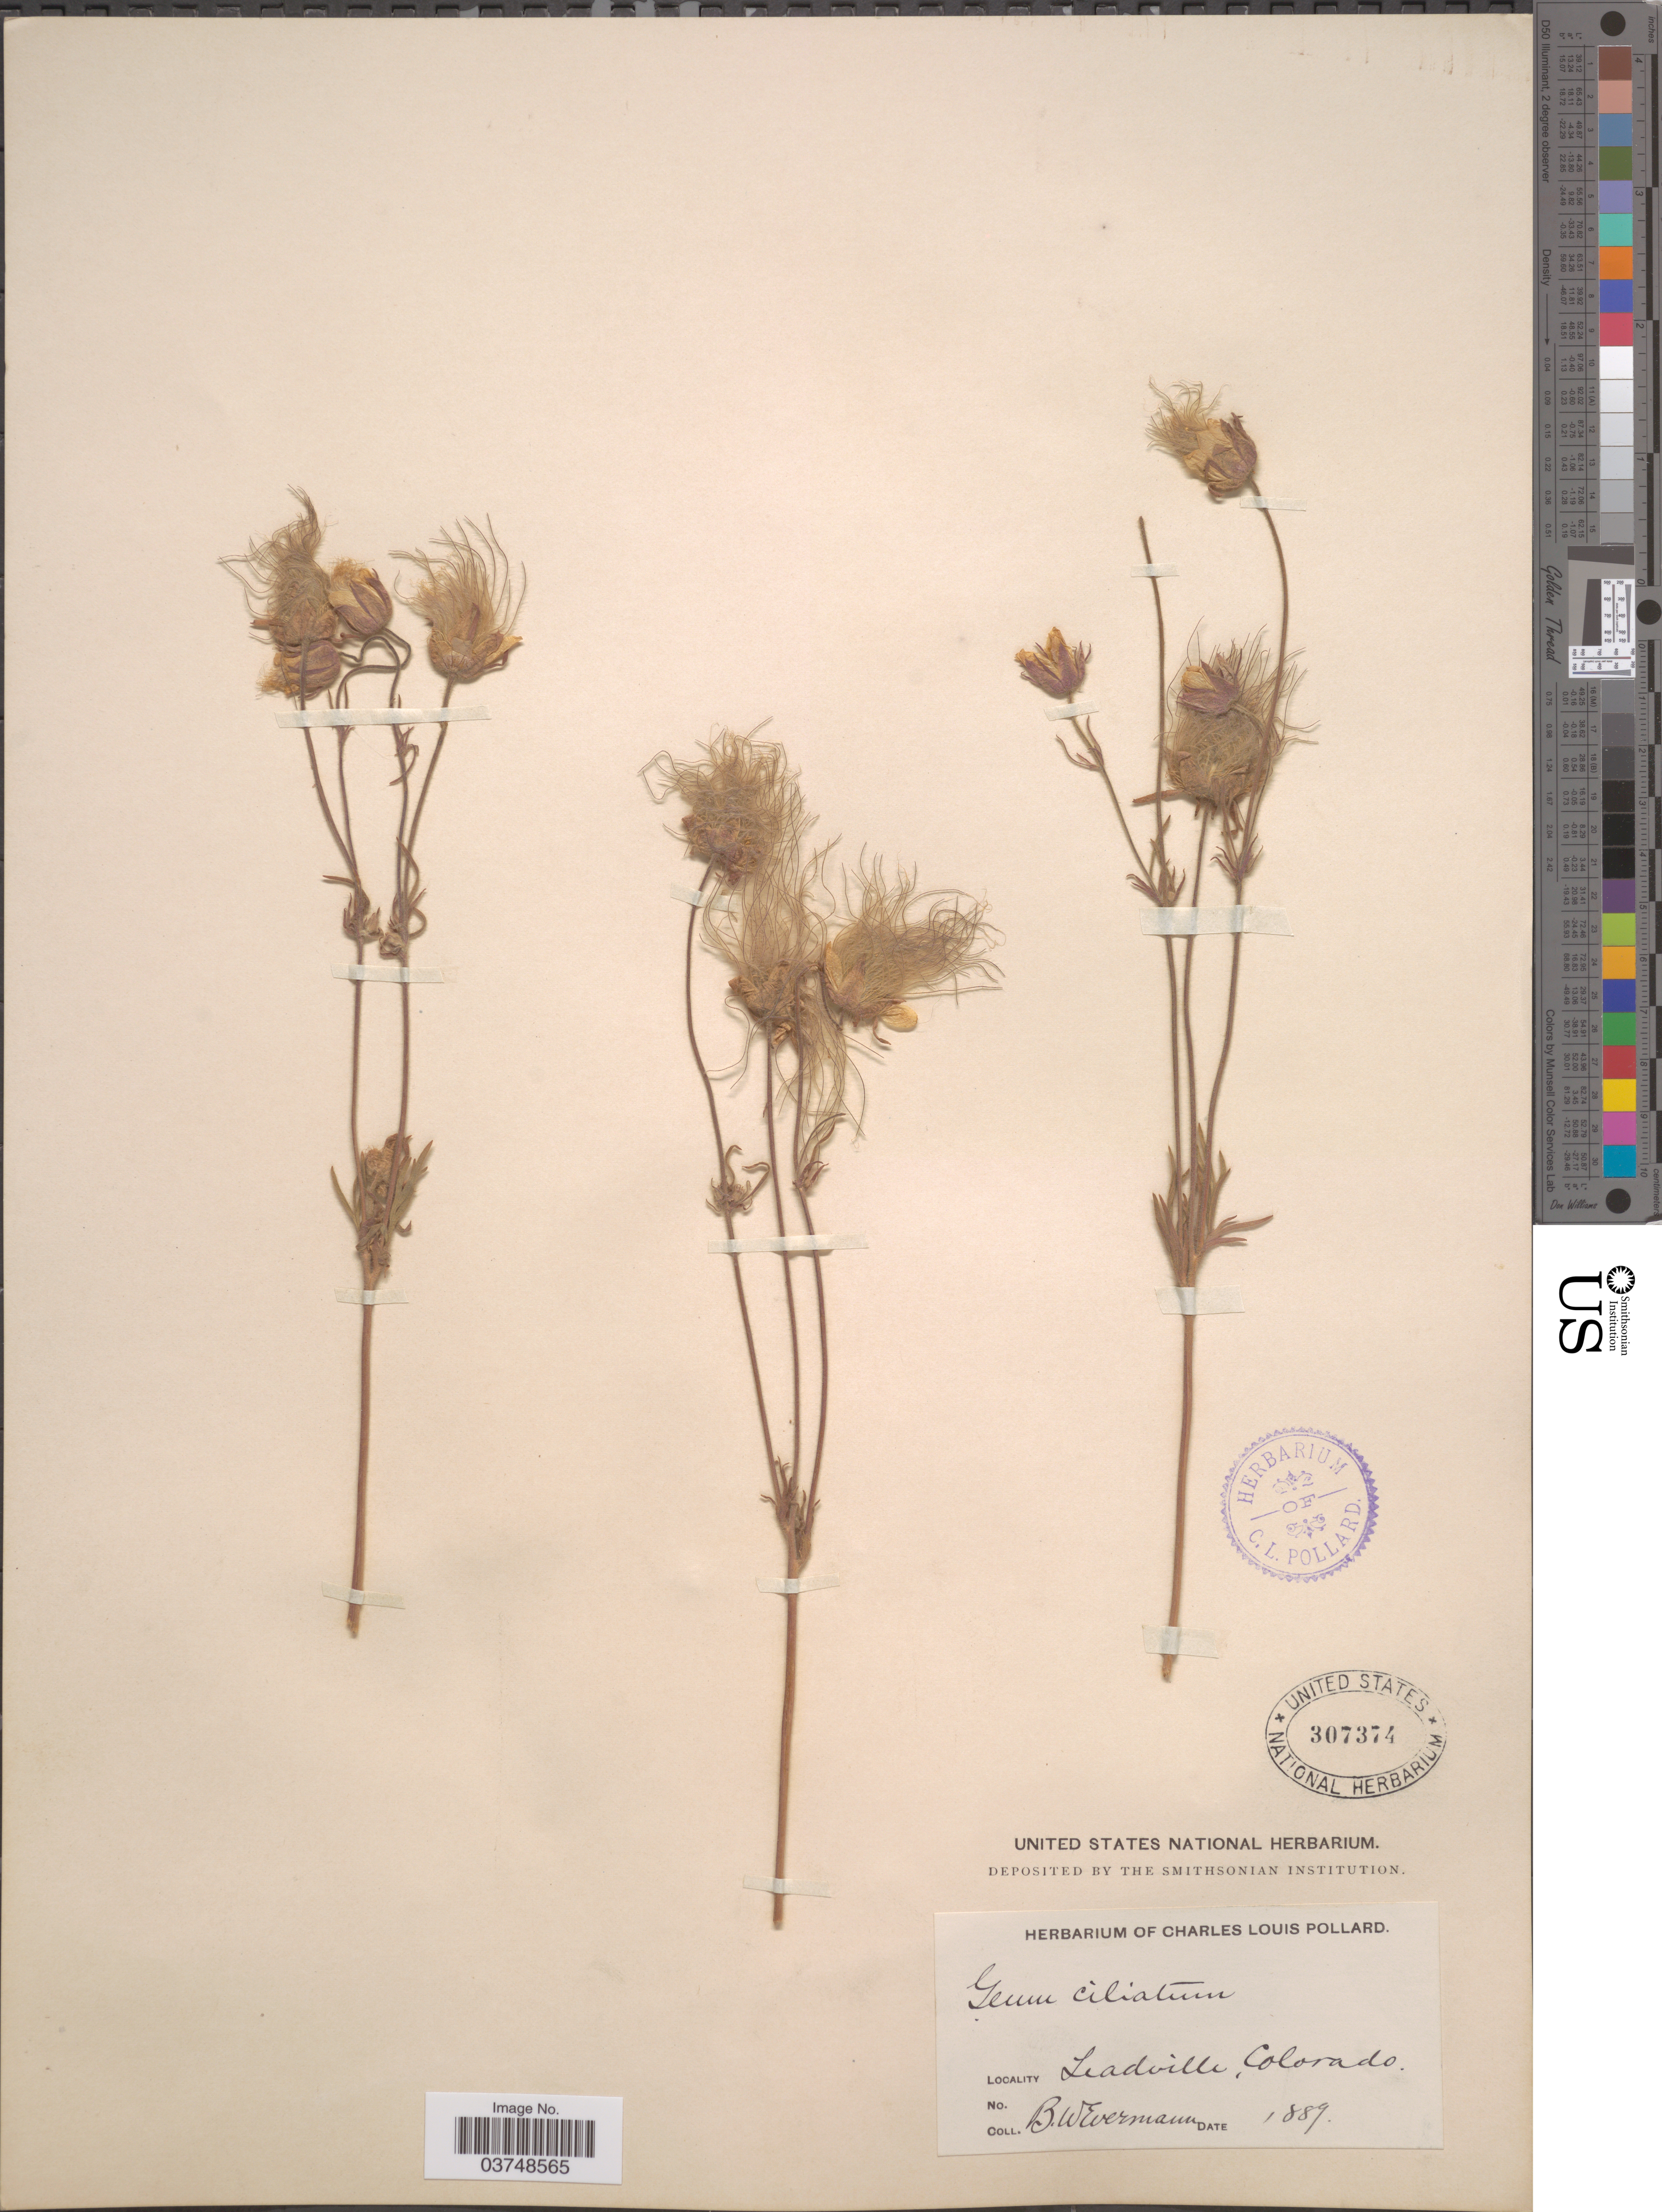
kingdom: Plantae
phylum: Tracheophyta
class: Magnoliopsida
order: Rosales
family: Rosaceae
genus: Geum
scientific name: Geum triflorum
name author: Pursh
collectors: B. W. Evermann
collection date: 1889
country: United States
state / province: Colorado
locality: Leadville.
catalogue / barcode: US 307374